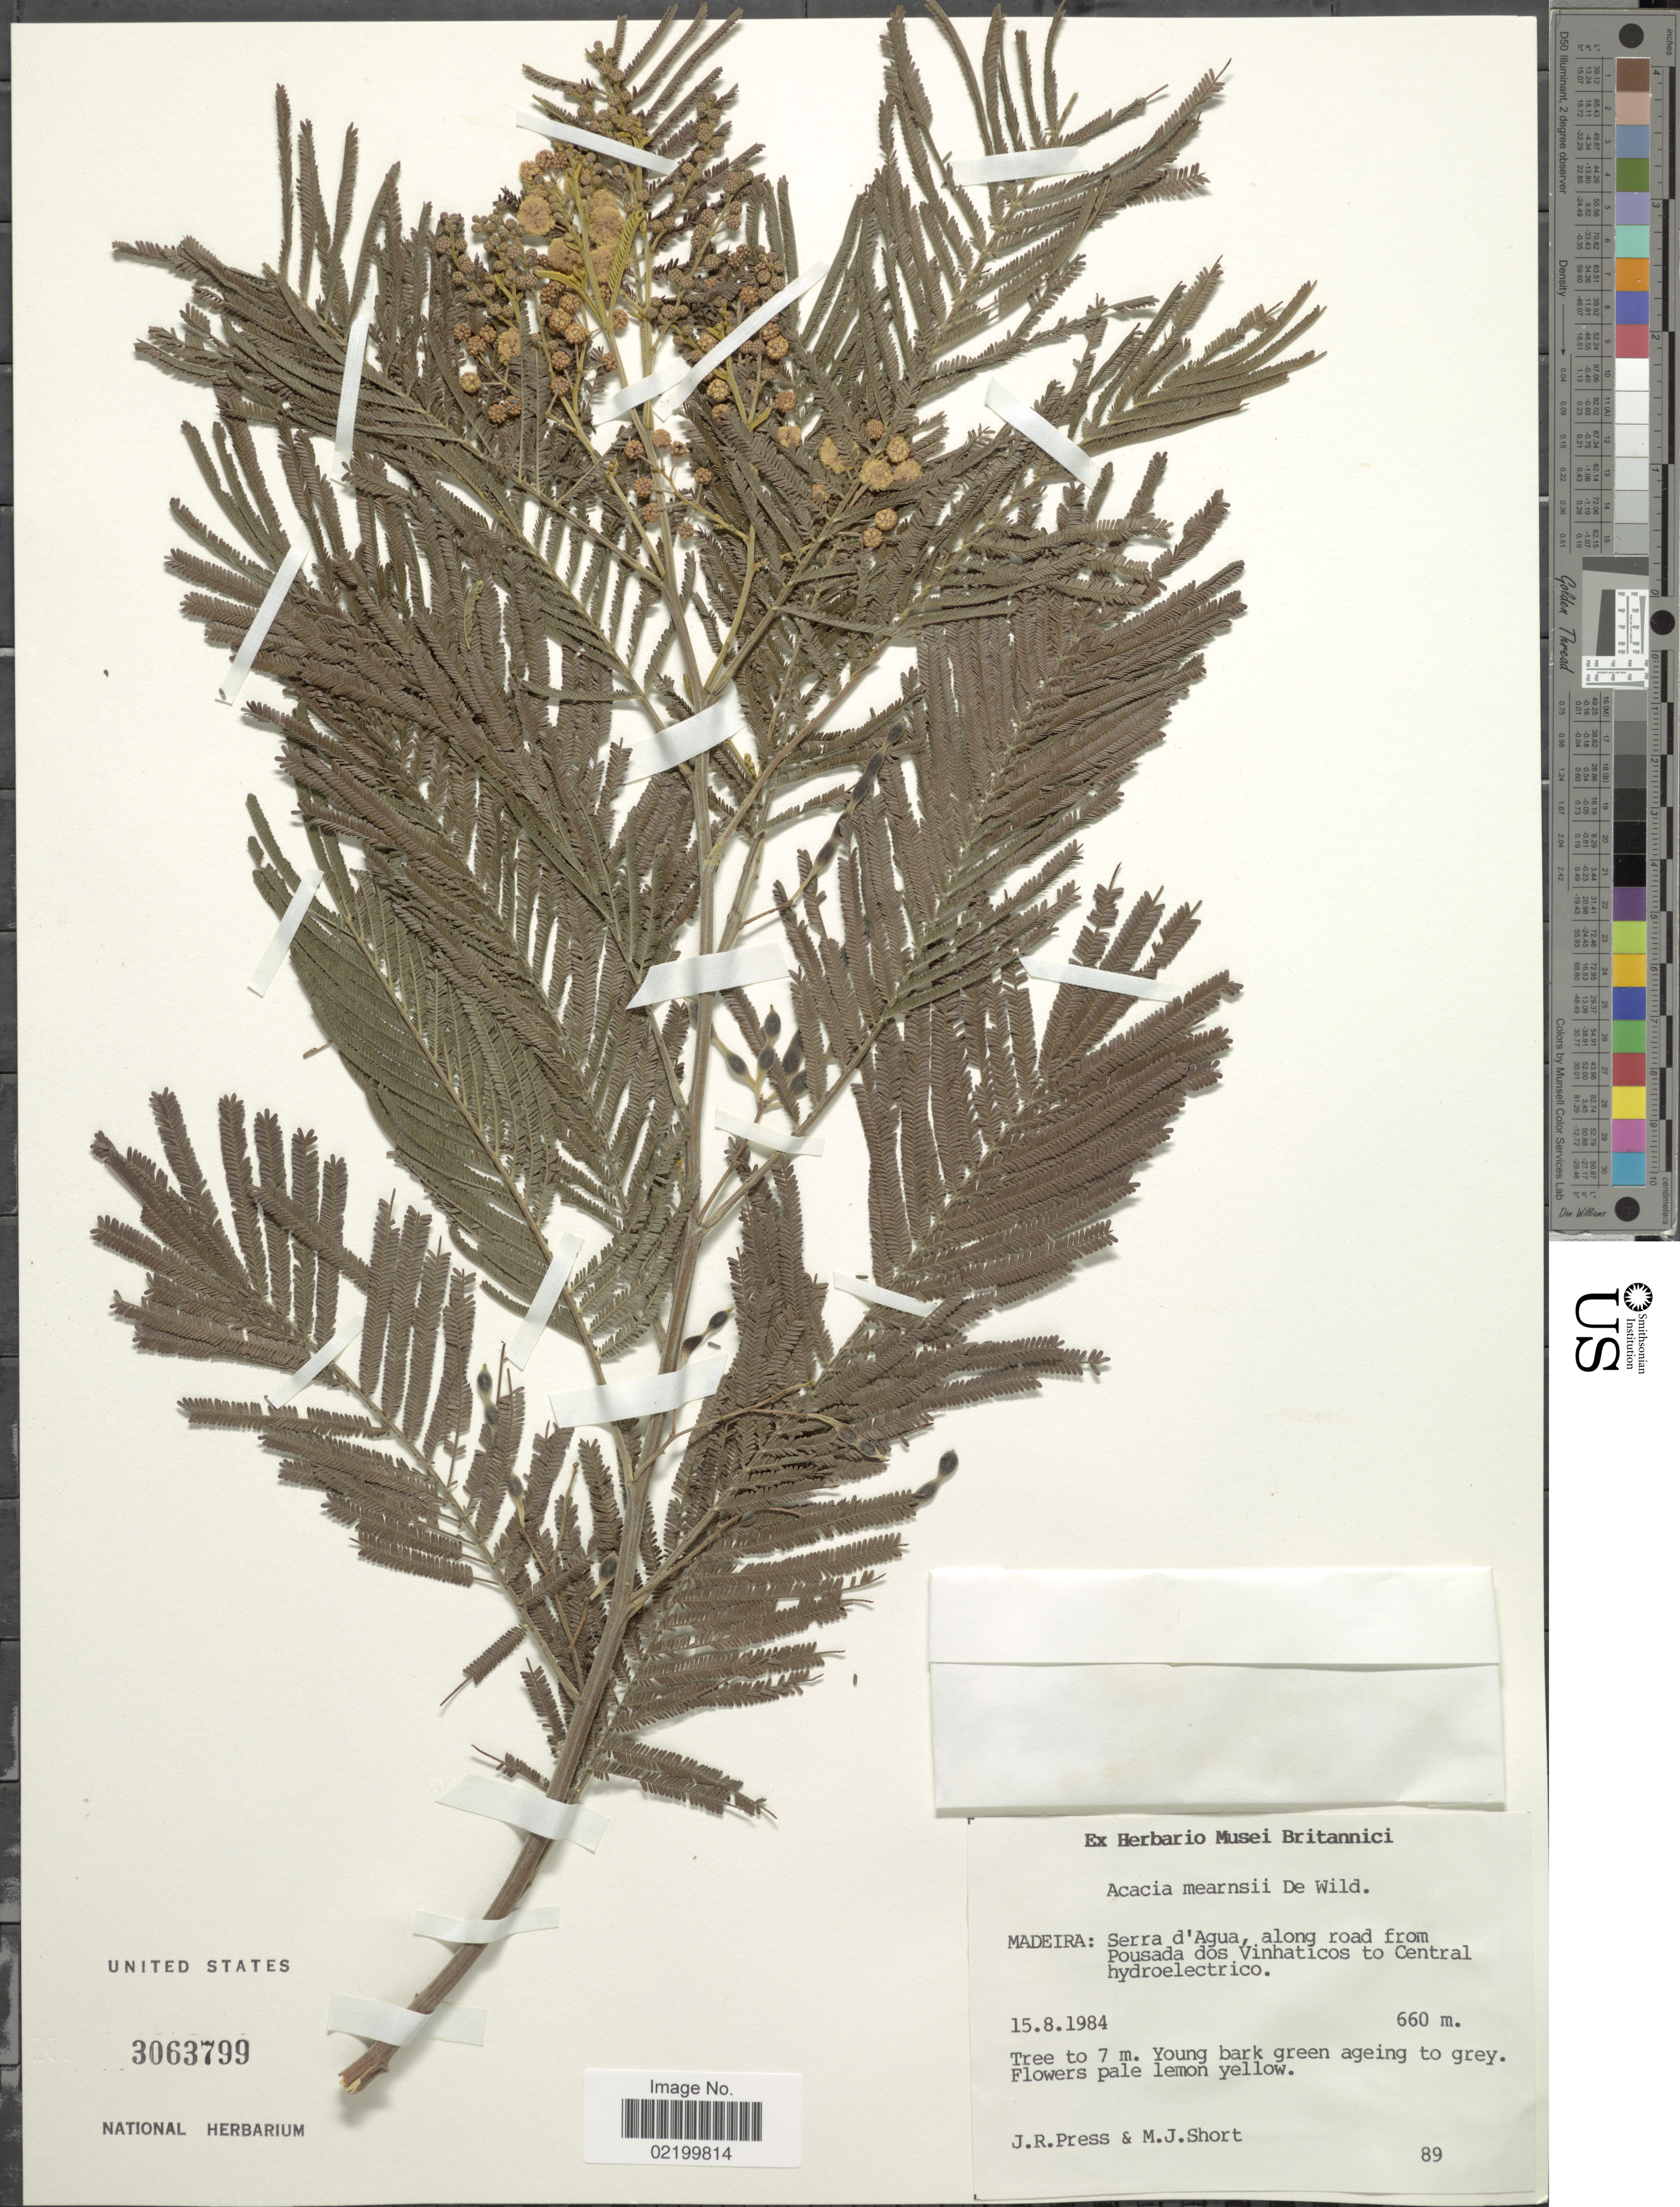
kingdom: Plantae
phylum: Tracheophyta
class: Magnoliopsida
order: Fabales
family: Fabaceae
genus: Acacia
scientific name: Acacia mearnsii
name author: De Wild.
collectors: J. Press & M. Short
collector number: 89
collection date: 1984-08-15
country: Portugal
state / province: Madeira (Aut. Reg.)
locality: Serra d'Agua, along road from Pousada dos Vinhaticos to Central hydroelectrico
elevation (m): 660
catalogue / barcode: US 3063799